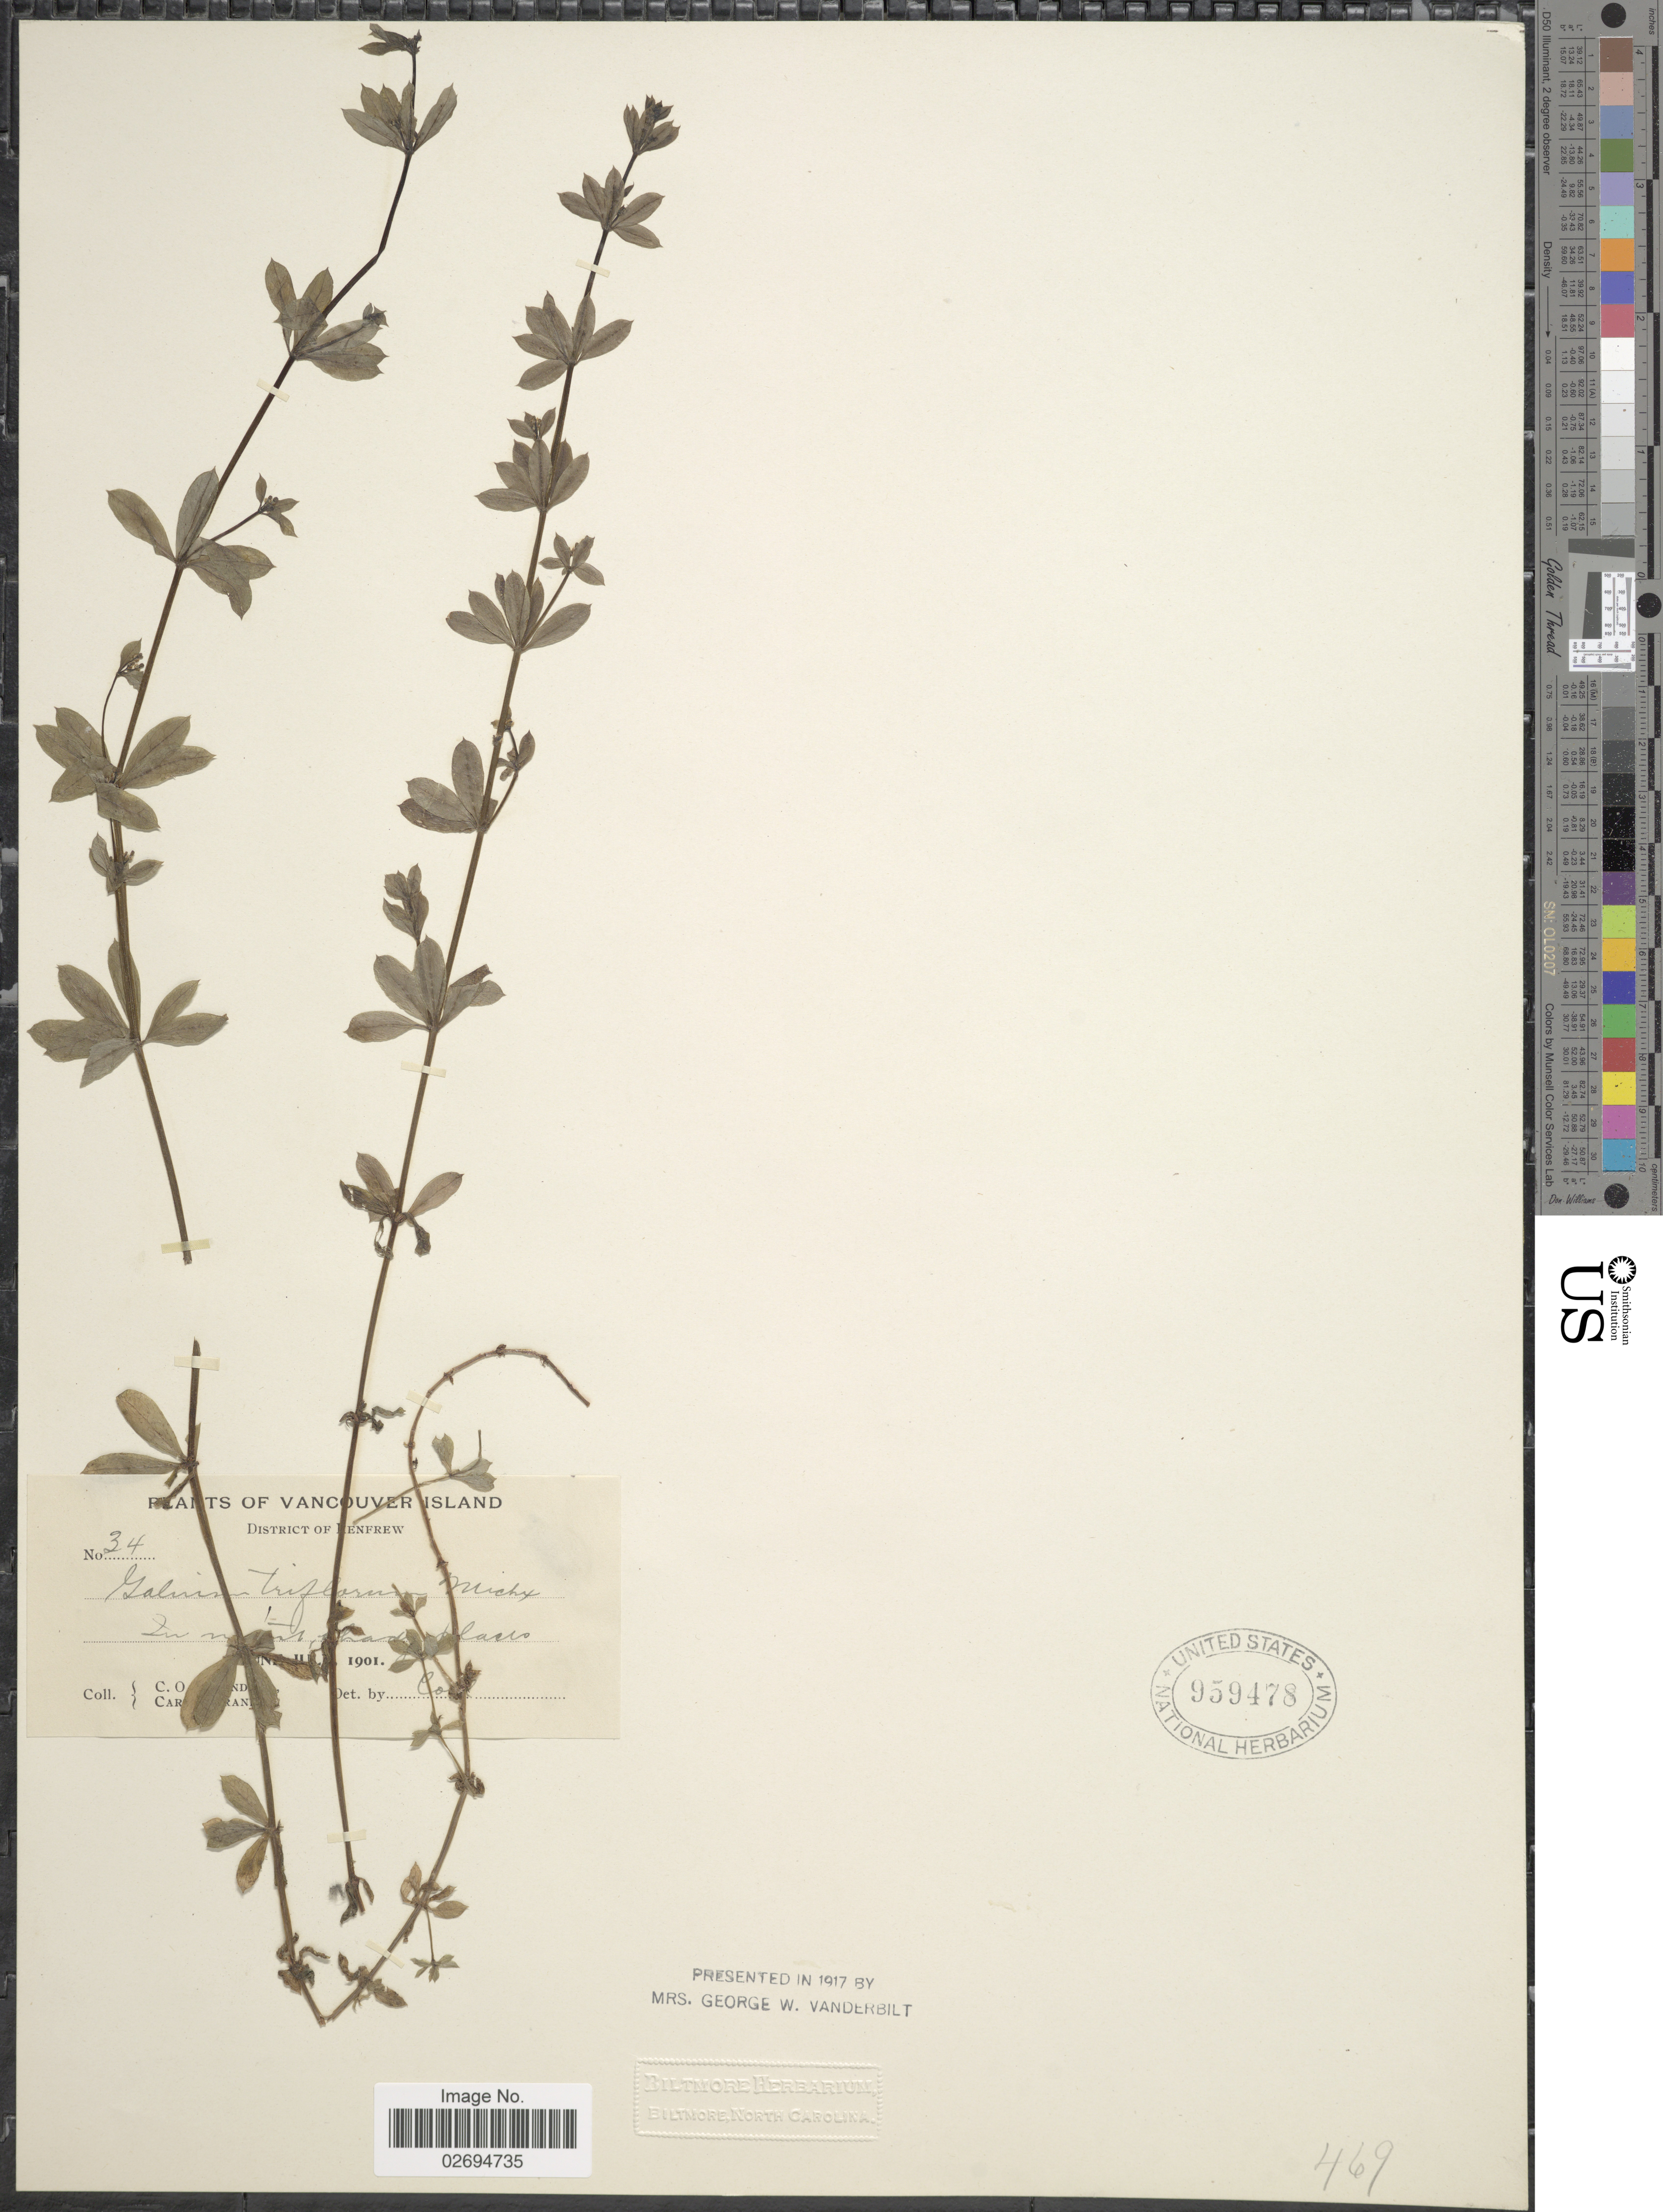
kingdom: Plantae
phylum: Tracheophyta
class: Magnoliopsida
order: Gentianales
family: Rubiaceae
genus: Galium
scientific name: Galium triflorum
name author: Michx.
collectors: C. O. Rosendahl & C. J. Brand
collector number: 34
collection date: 1901-06/1901-07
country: Canada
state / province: British Columbia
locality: Vancouver Island, District of Renfrew.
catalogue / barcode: US 959478